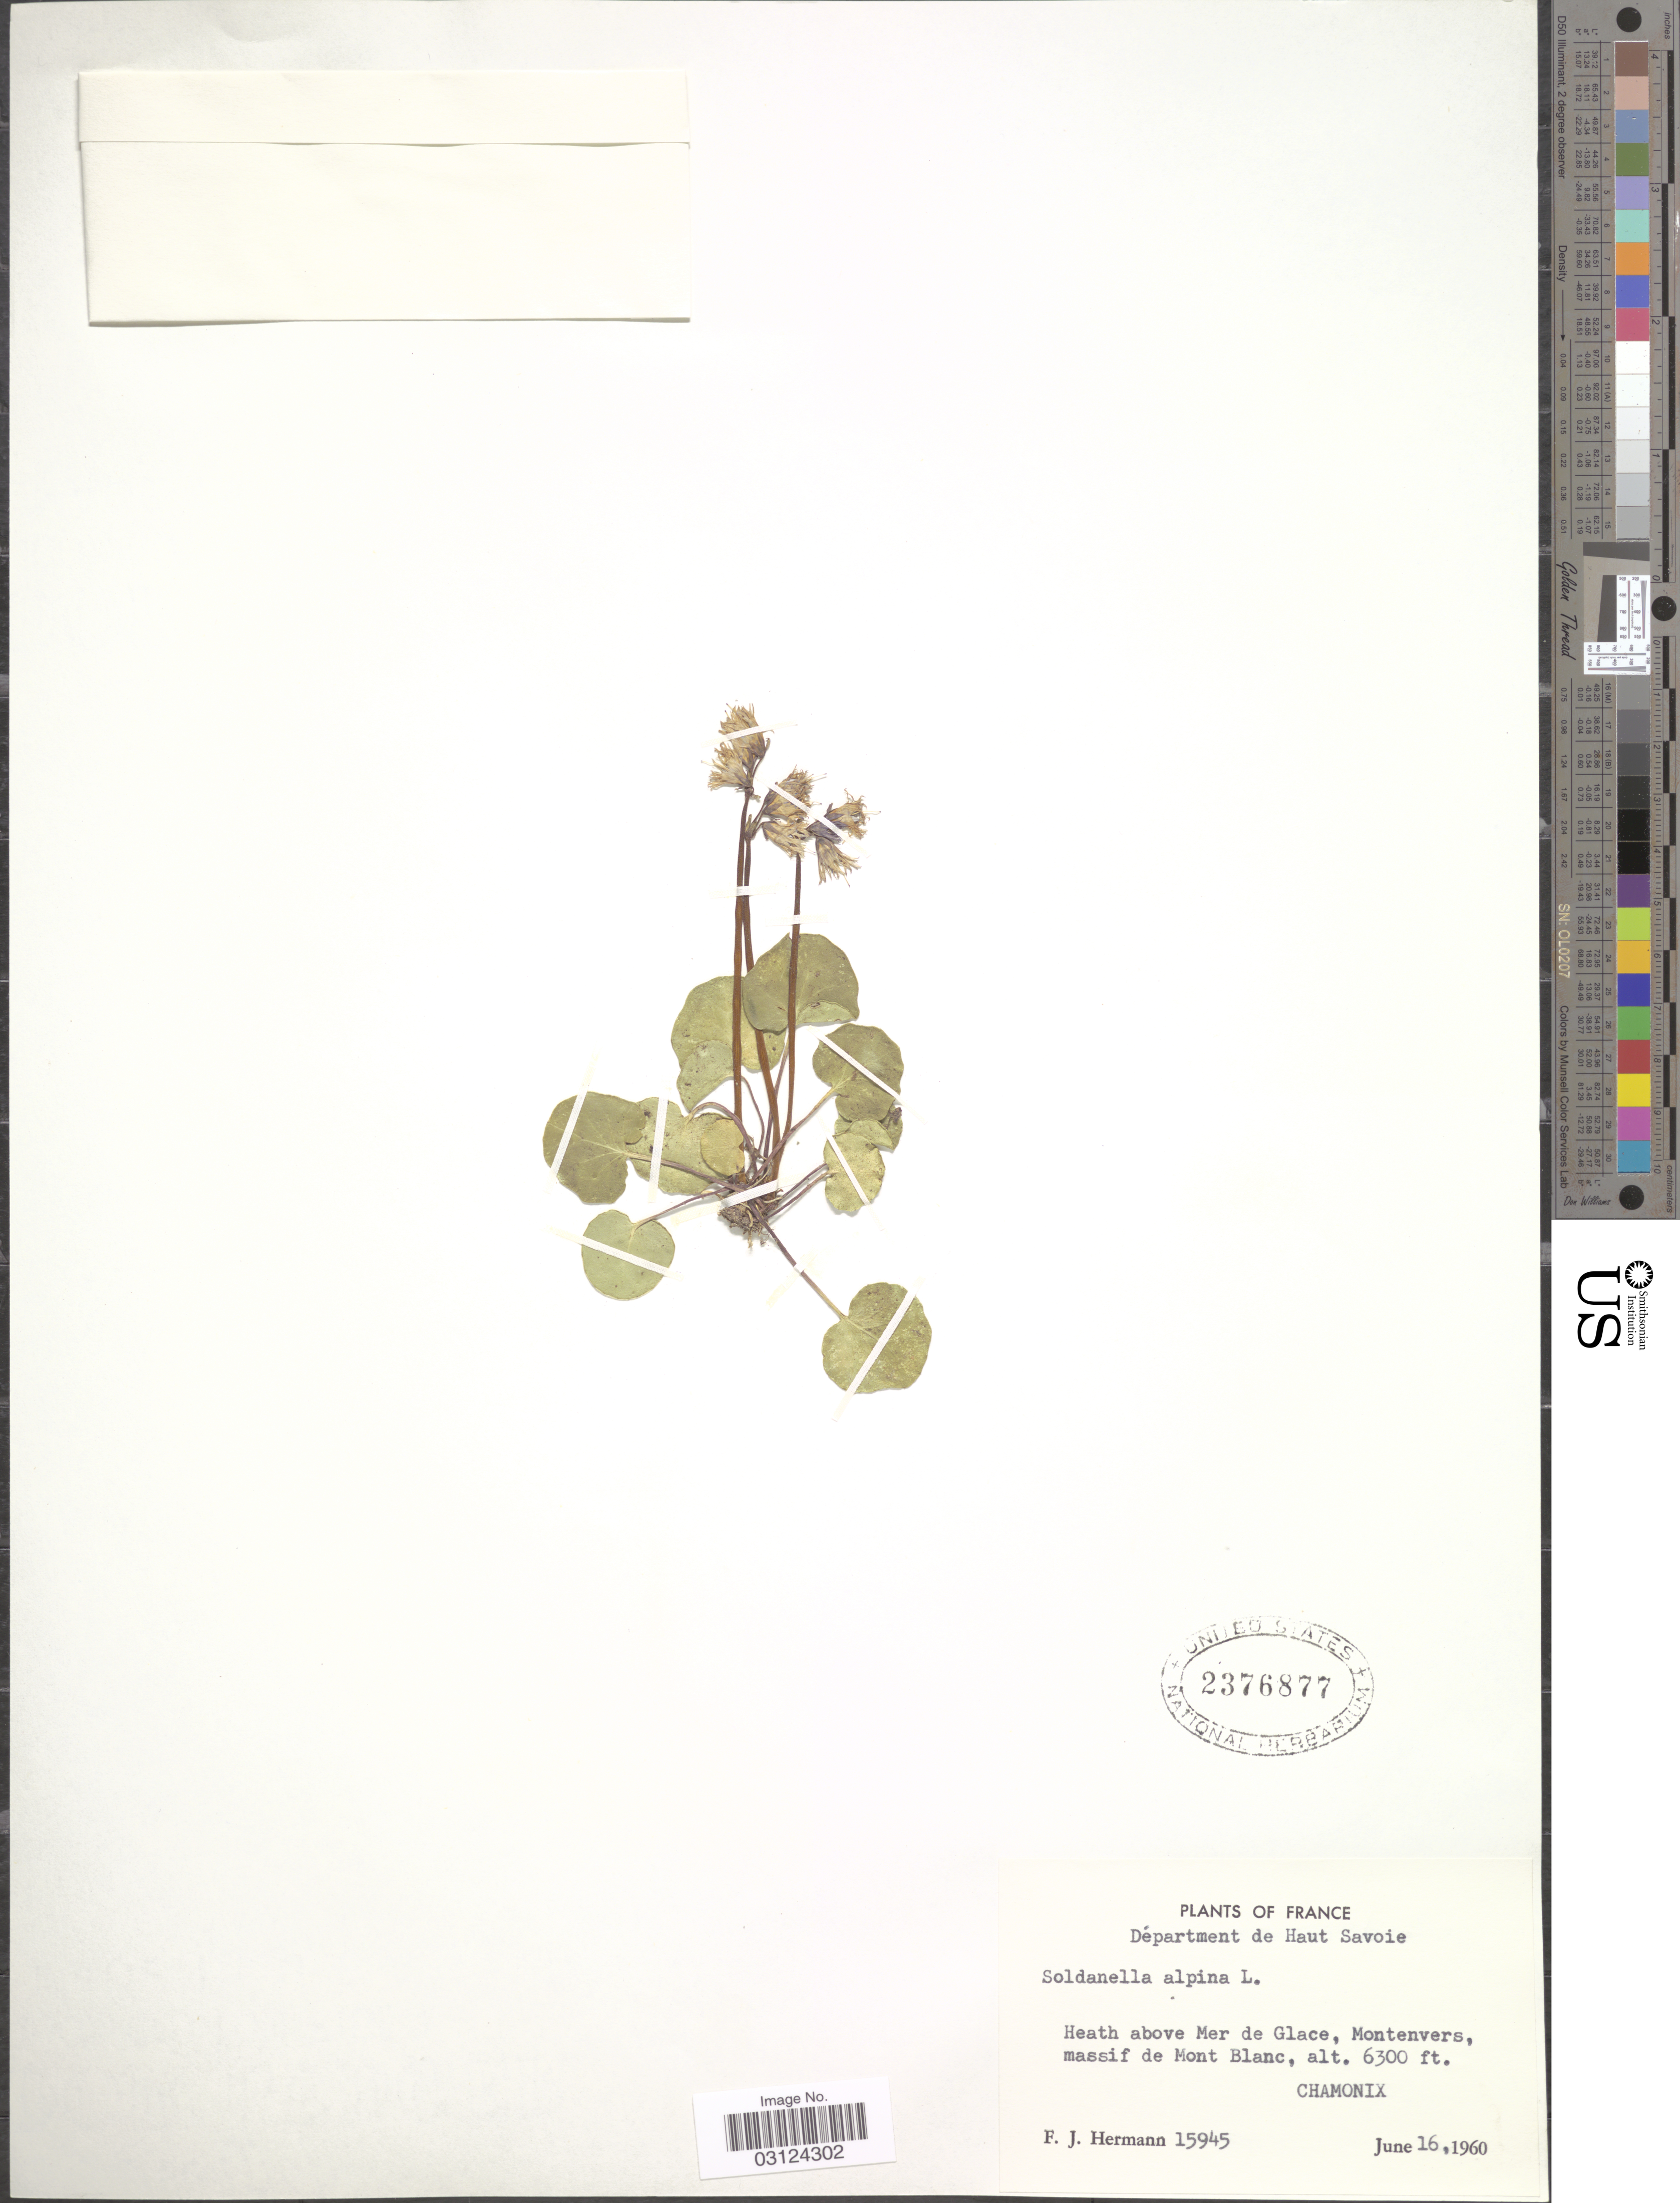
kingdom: Plantae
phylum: Tracheophyta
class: Magnoliopsida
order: Ericales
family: Primulaceae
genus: Soldanella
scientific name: Soldanella alpina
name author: L.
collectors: F. J. Hermann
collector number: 15945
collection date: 1960-06-16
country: France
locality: Départment de Haut Savoie. Heath above Mer de Glace, Montenvers, massif de Mont Blanc., Chamonix.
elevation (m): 1920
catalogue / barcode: US 2376877